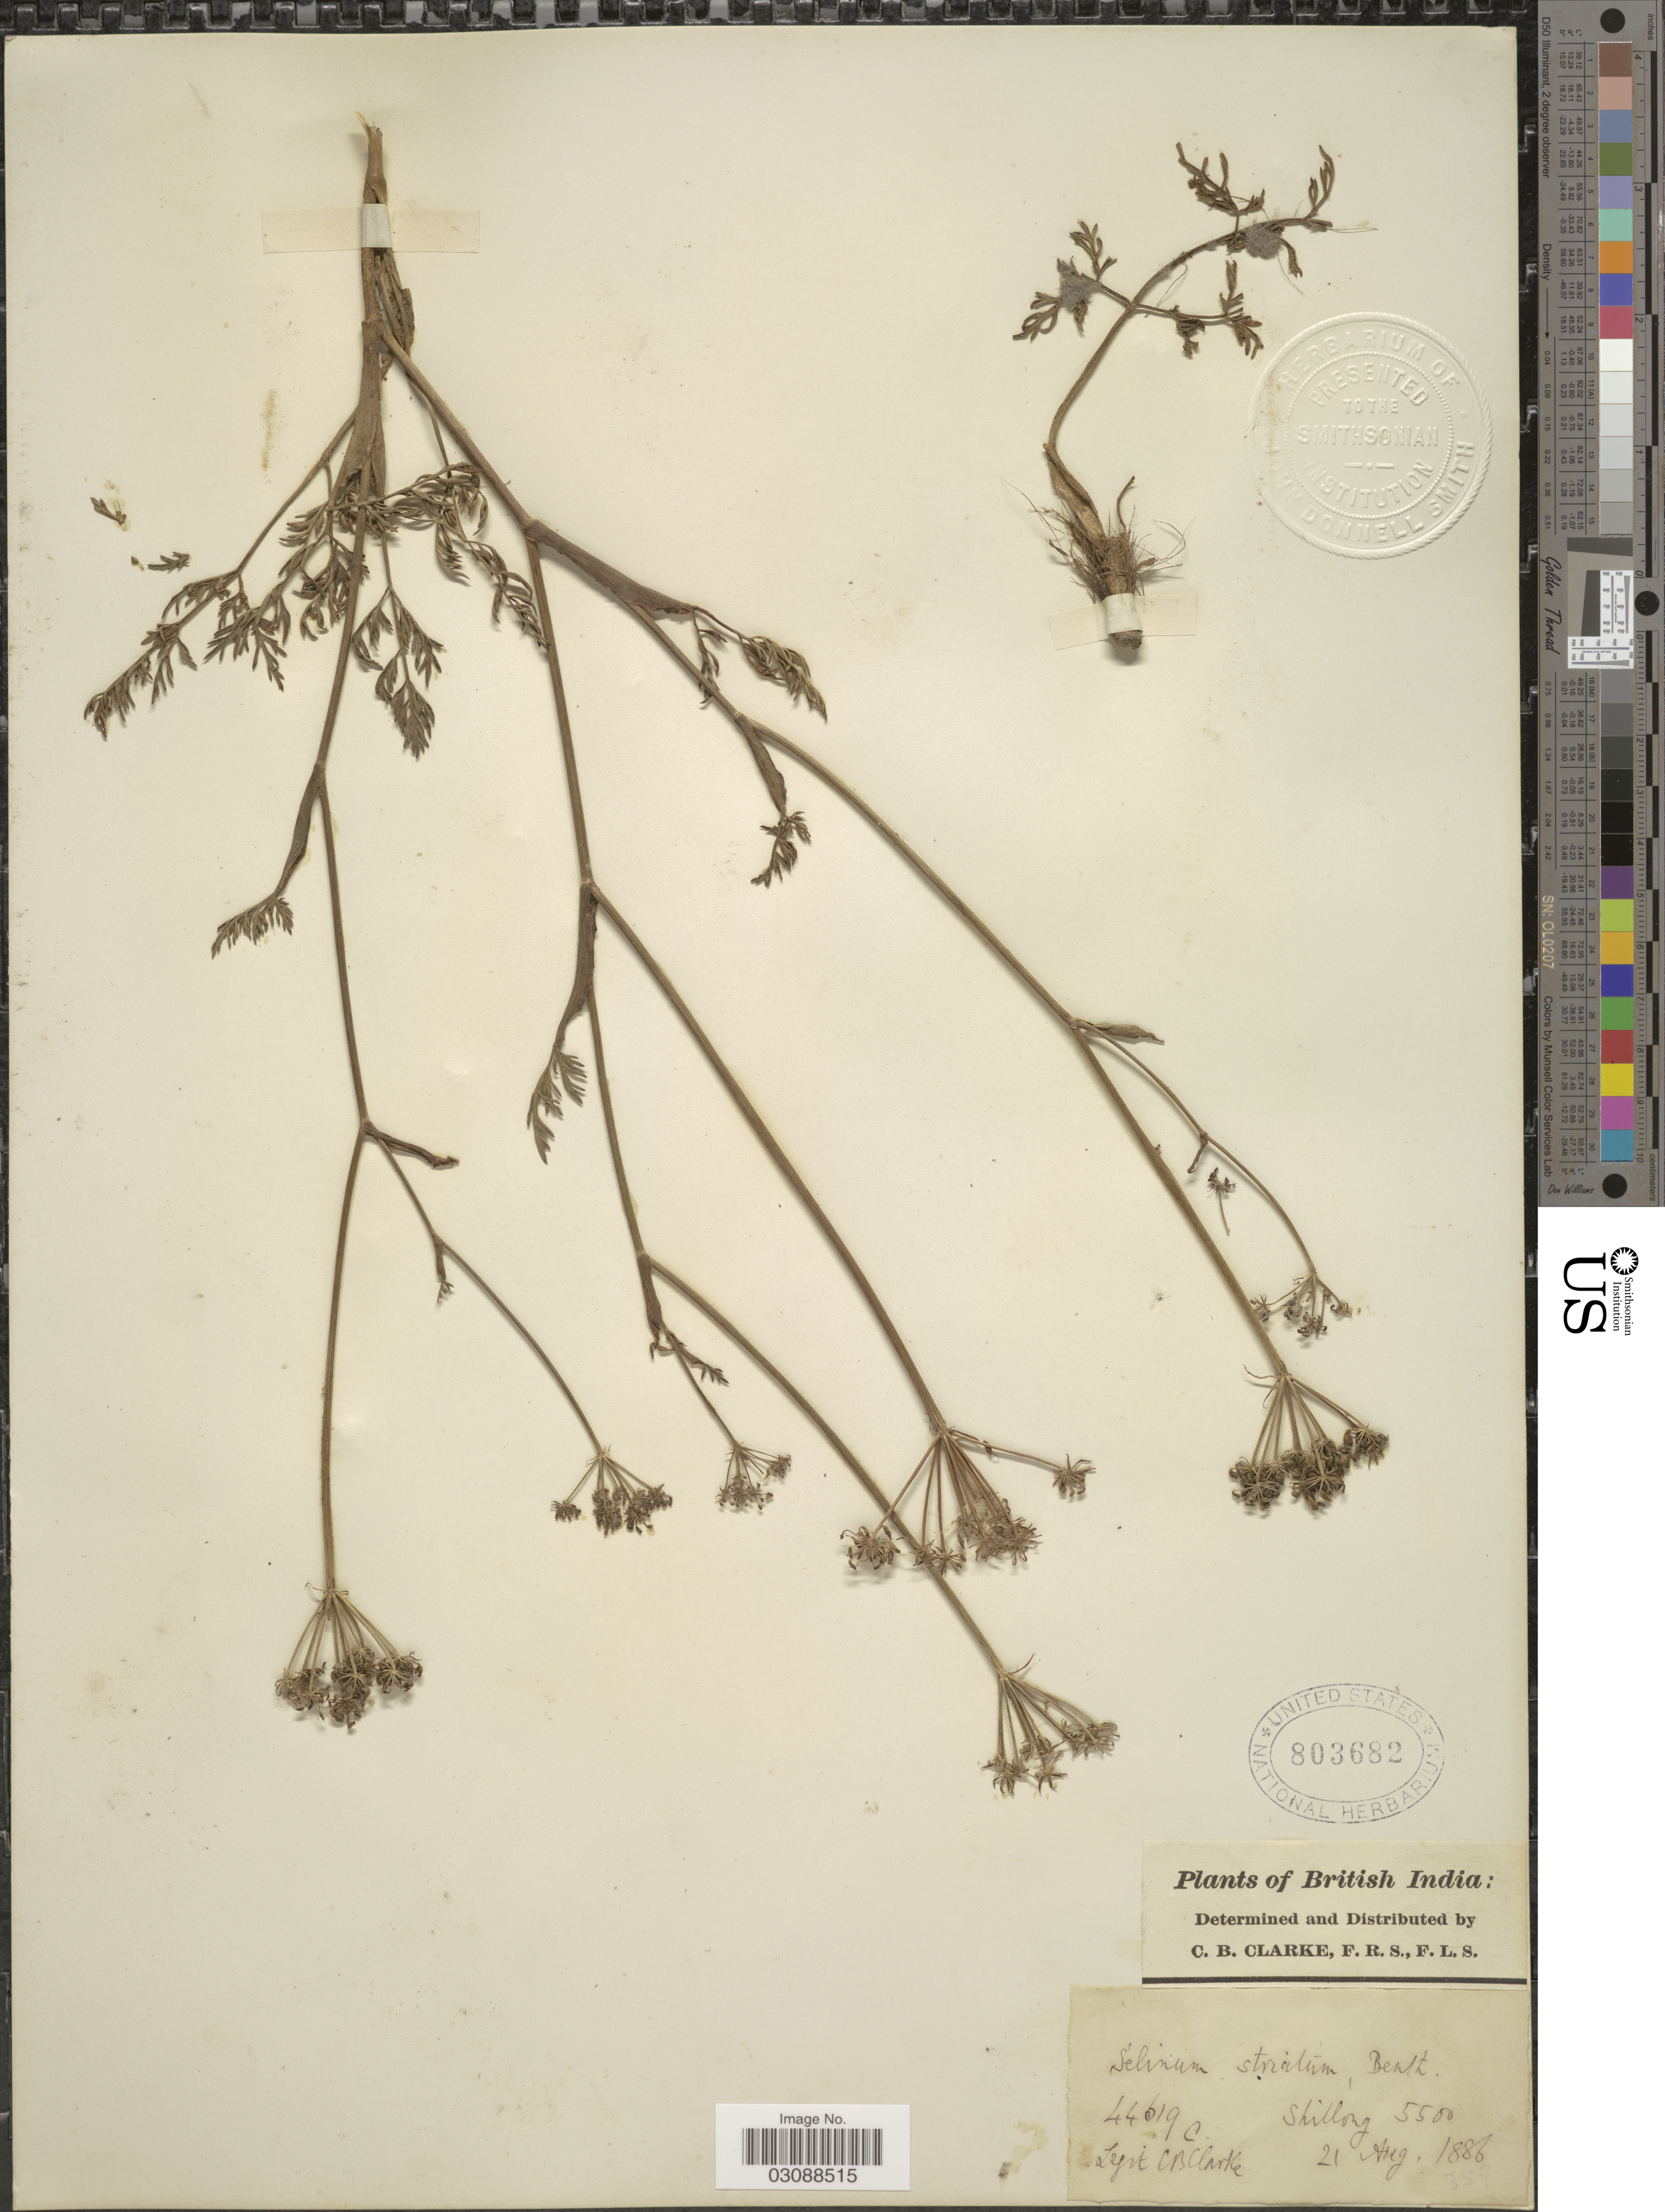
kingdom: Plantae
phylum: Tracheophyta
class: Magnoliopsida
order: Apiales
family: Apiaceae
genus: Oreocome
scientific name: Oreocome striata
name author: (DC.) Pimenov & Kljuykov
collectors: C. B. Clarke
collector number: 44619C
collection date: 1886-08-21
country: India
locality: British India. Shillong.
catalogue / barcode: US 803682